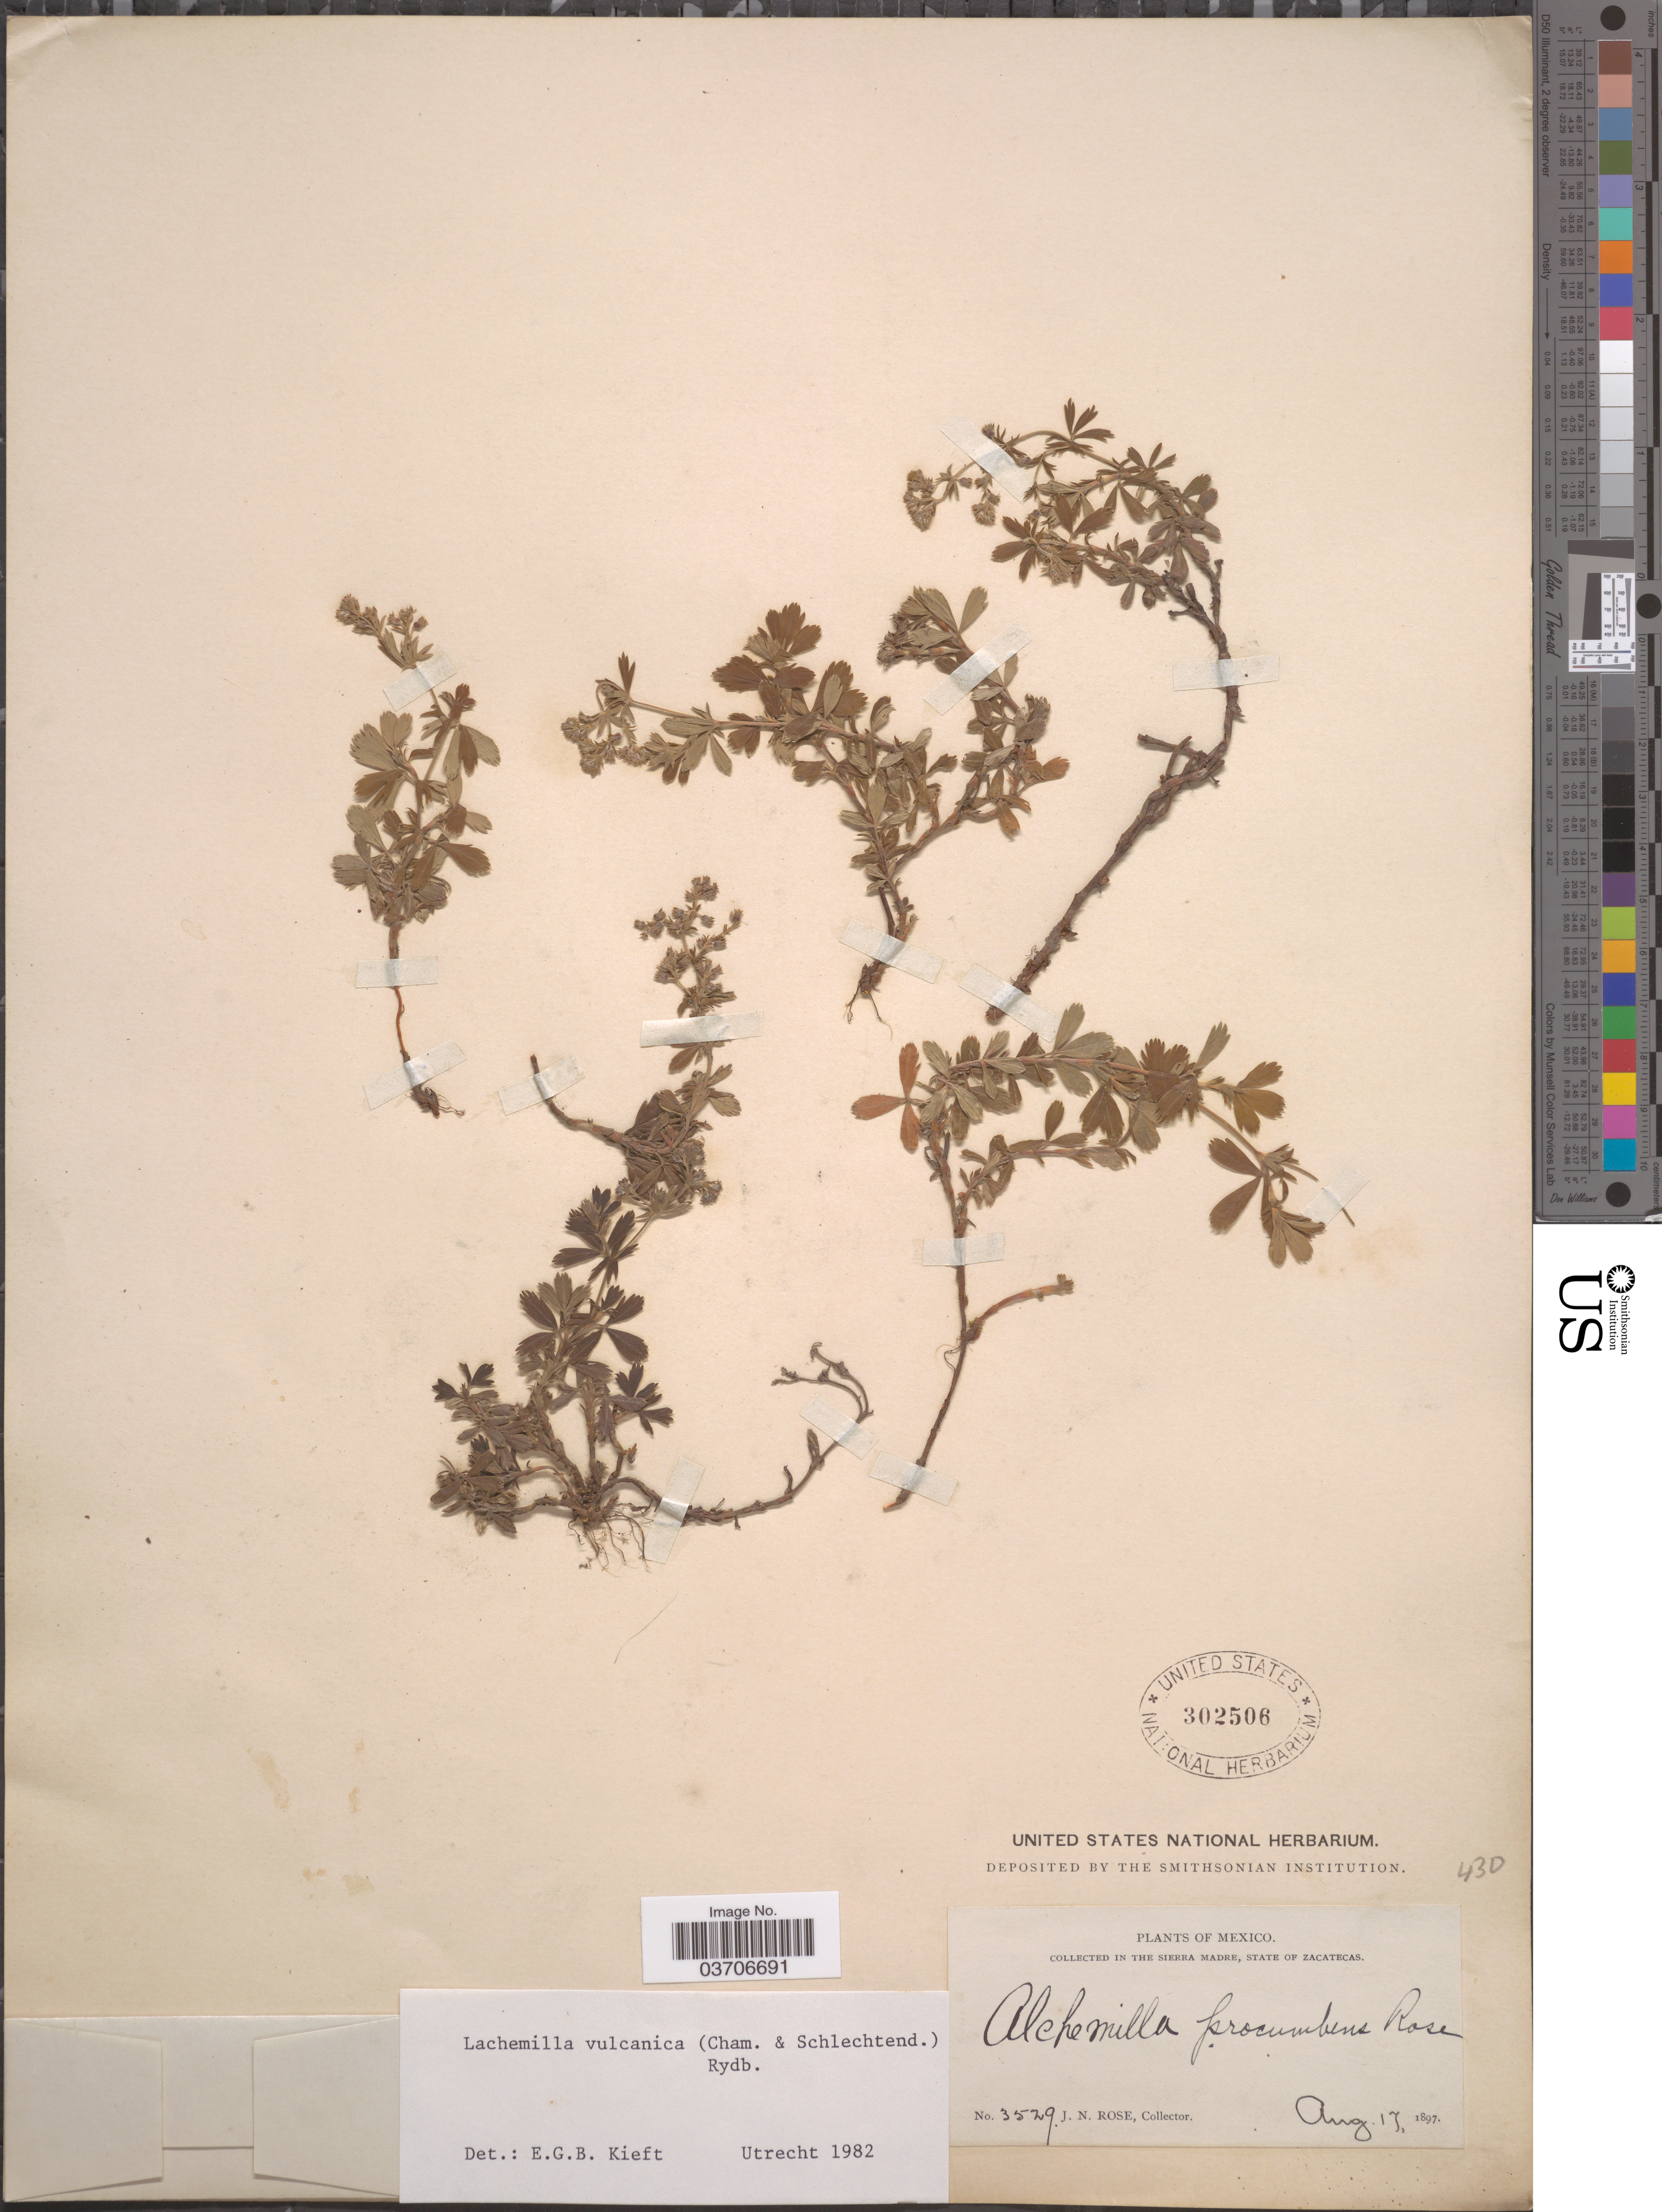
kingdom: Plantae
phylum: Tracheophyta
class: Magnoliopsida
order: Rosales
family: Rosaceae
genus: Lachemilla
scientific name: Lachemilla vulcanica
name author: (Cham. & Schltdl.) Rydb.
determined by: Kieft, E. G. B.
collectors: J. N. Rose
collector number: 3529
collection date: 1897-08-17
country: Mexico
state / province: Zacatecas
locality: Sierra Madre.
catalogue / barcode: US 302506